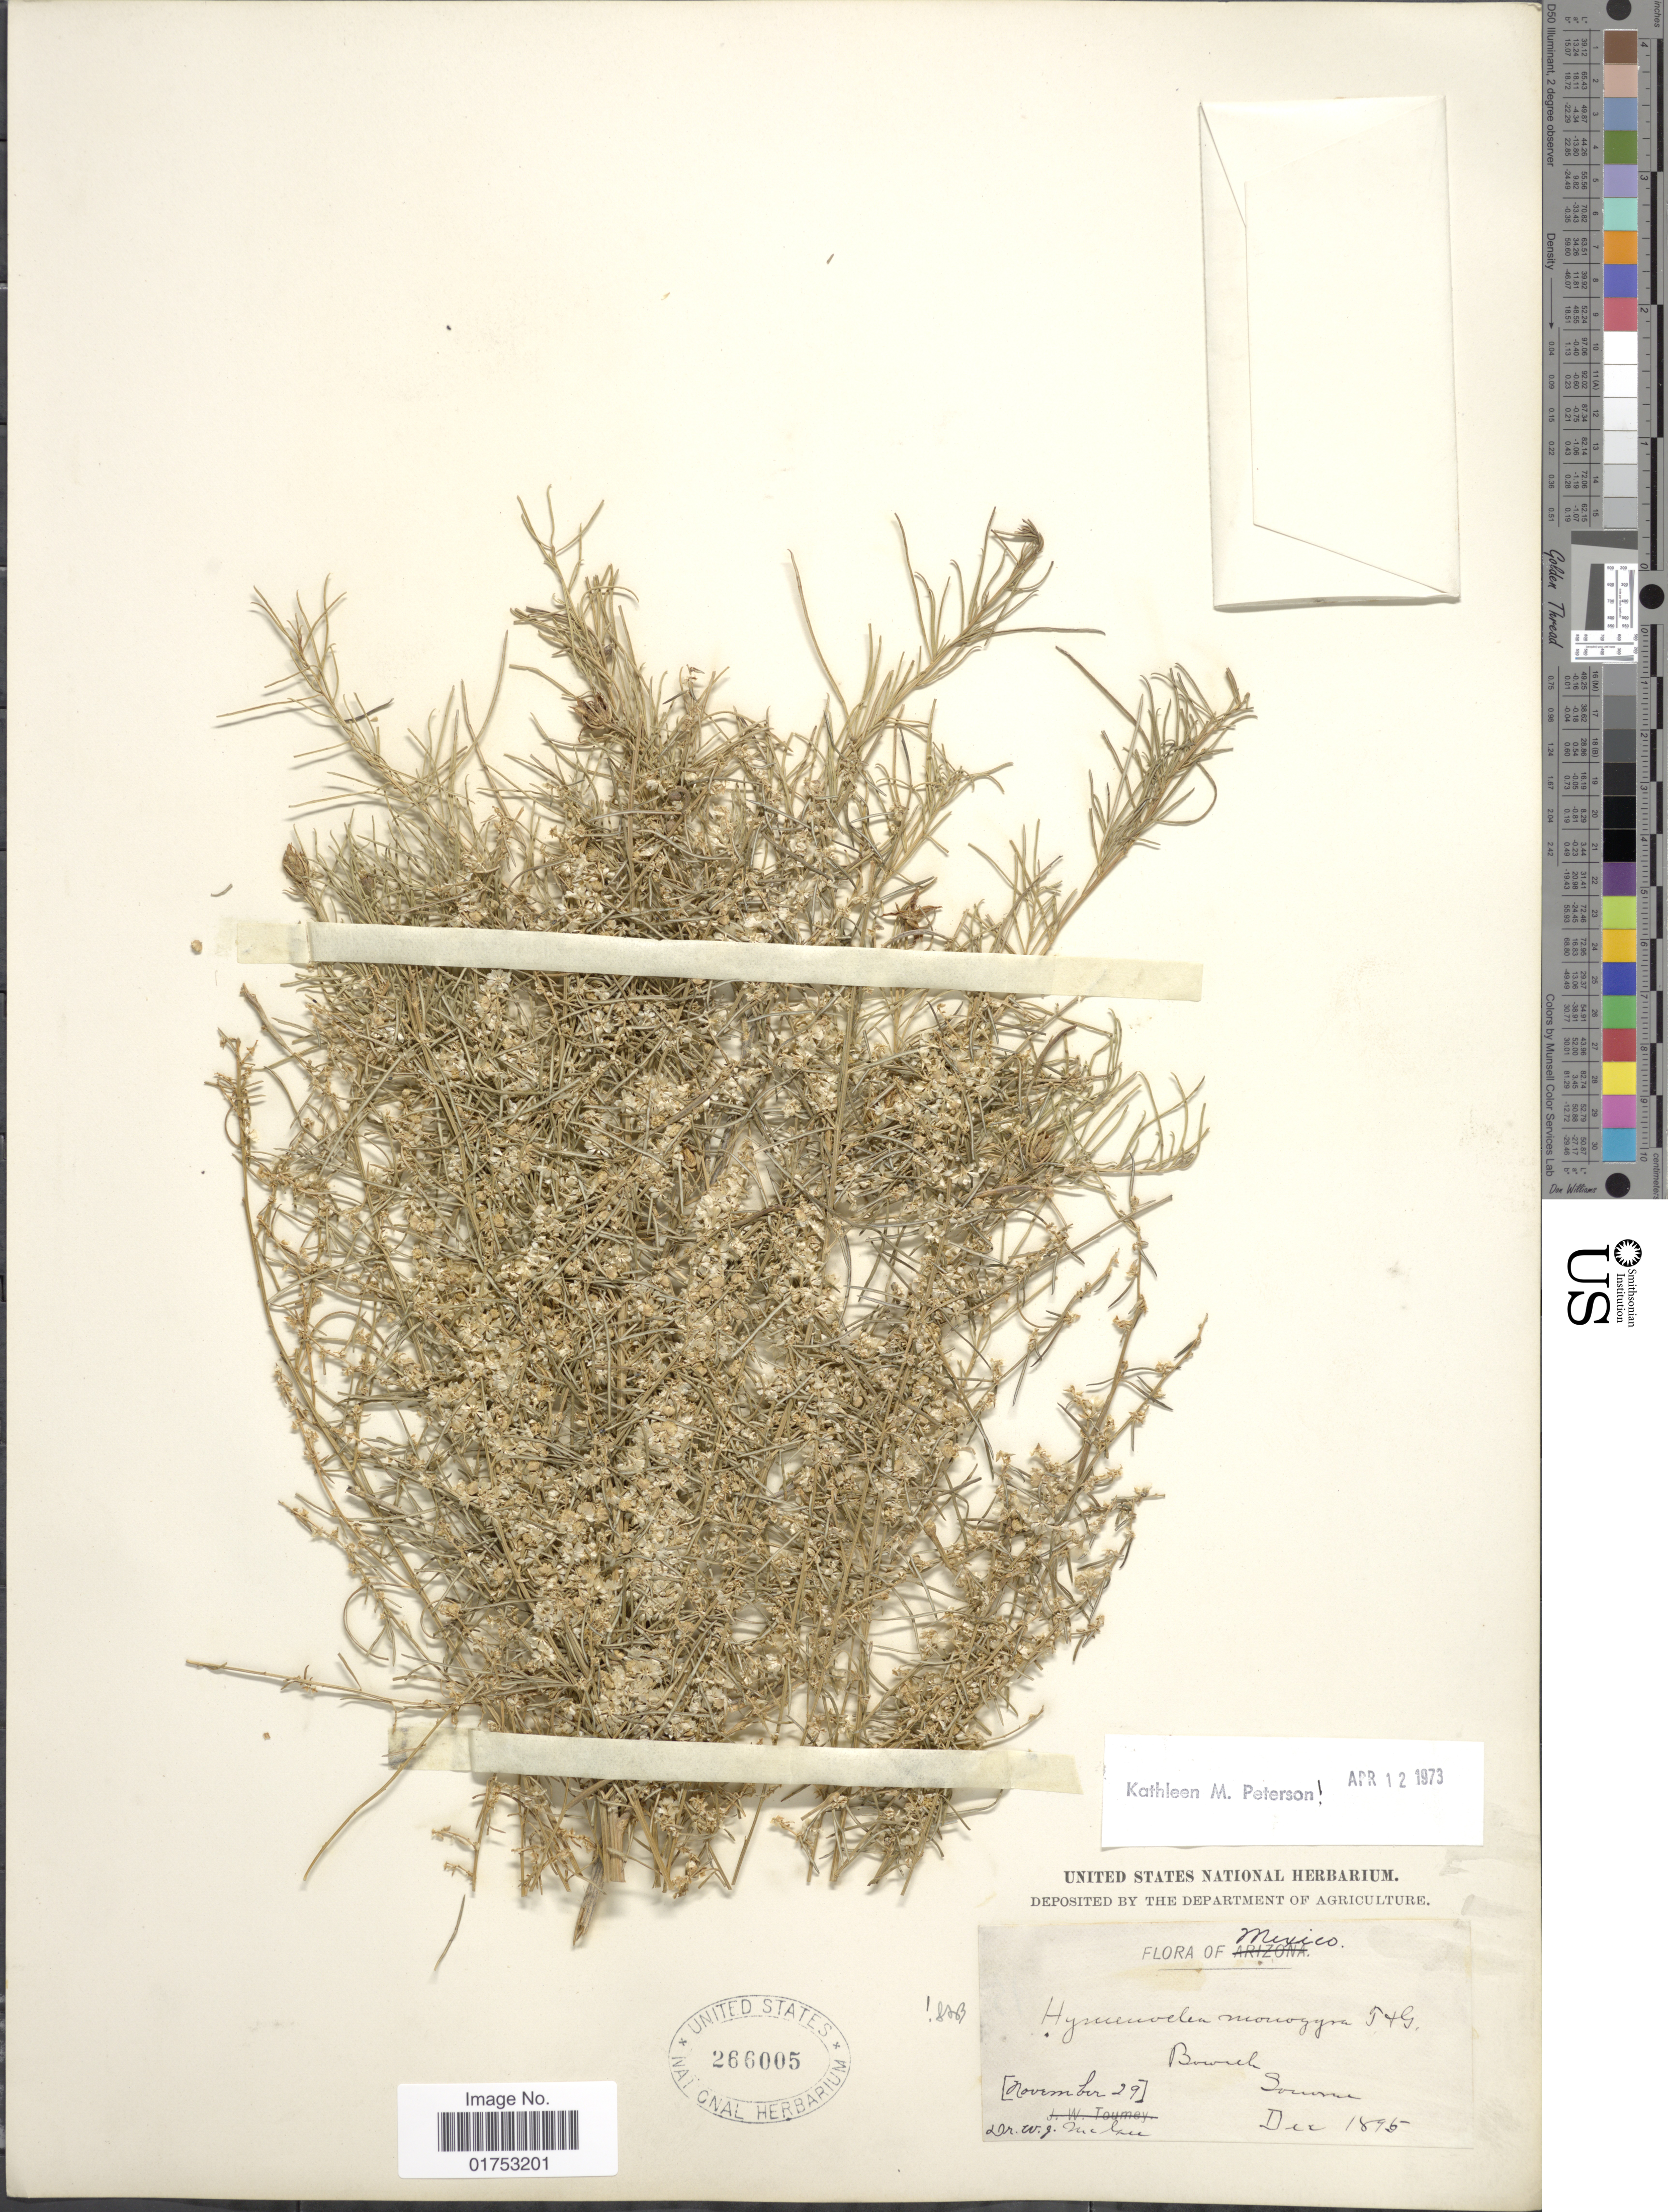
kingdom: Plantae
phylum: Tracheophyta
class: Magnoliopsida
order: Asterales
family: Asteraceae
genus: Hymenoclea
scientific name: Hymenoclea monogyra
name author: Torr. & A. Gray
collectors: W. Mcgee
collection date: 1895-12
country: Mexico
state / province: Sonora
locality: Bowsela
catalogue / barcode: US 266005